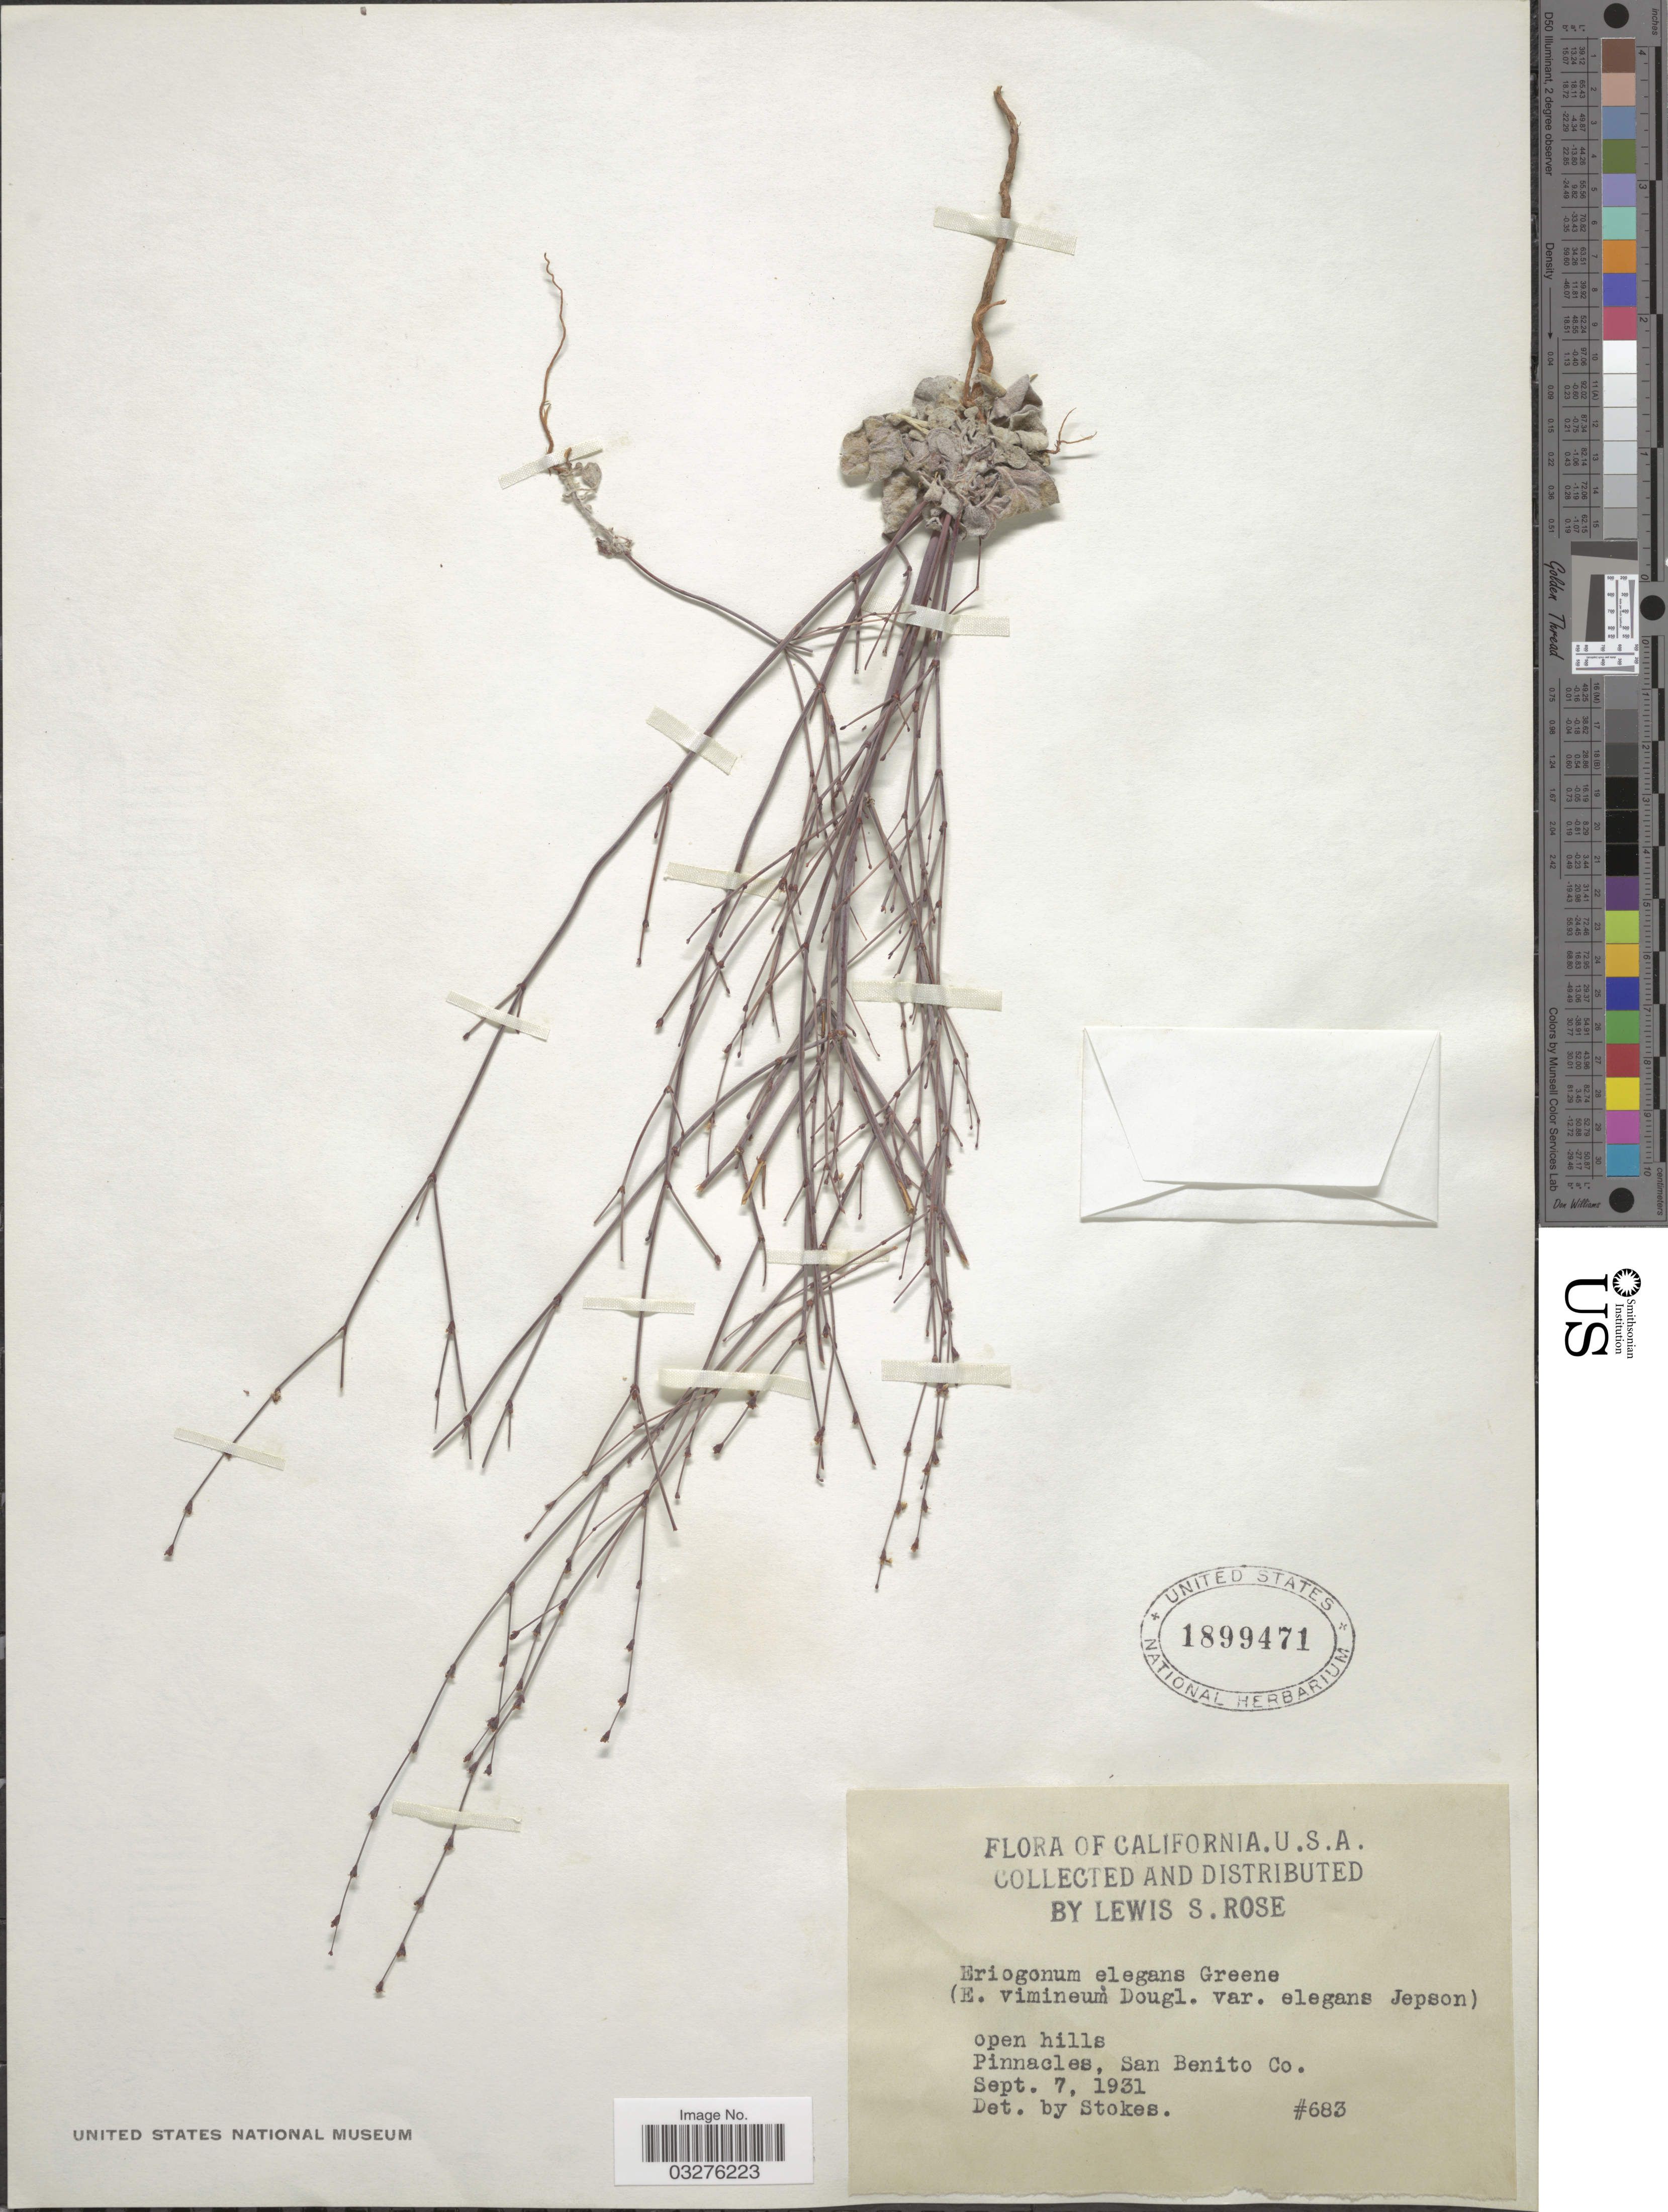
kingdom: Plantae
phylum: Tracheophyta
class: Magnoliopsida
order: Caryophyllales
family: Polygonaceae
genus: Eriogonum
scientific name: Eriogonum elegans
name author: Greene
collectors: L. S. Rose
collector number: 683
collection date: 1931-09-07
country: United States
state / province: California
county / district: San Benito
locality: Pinnacles, San Benito Co.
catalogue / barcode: US 1899471